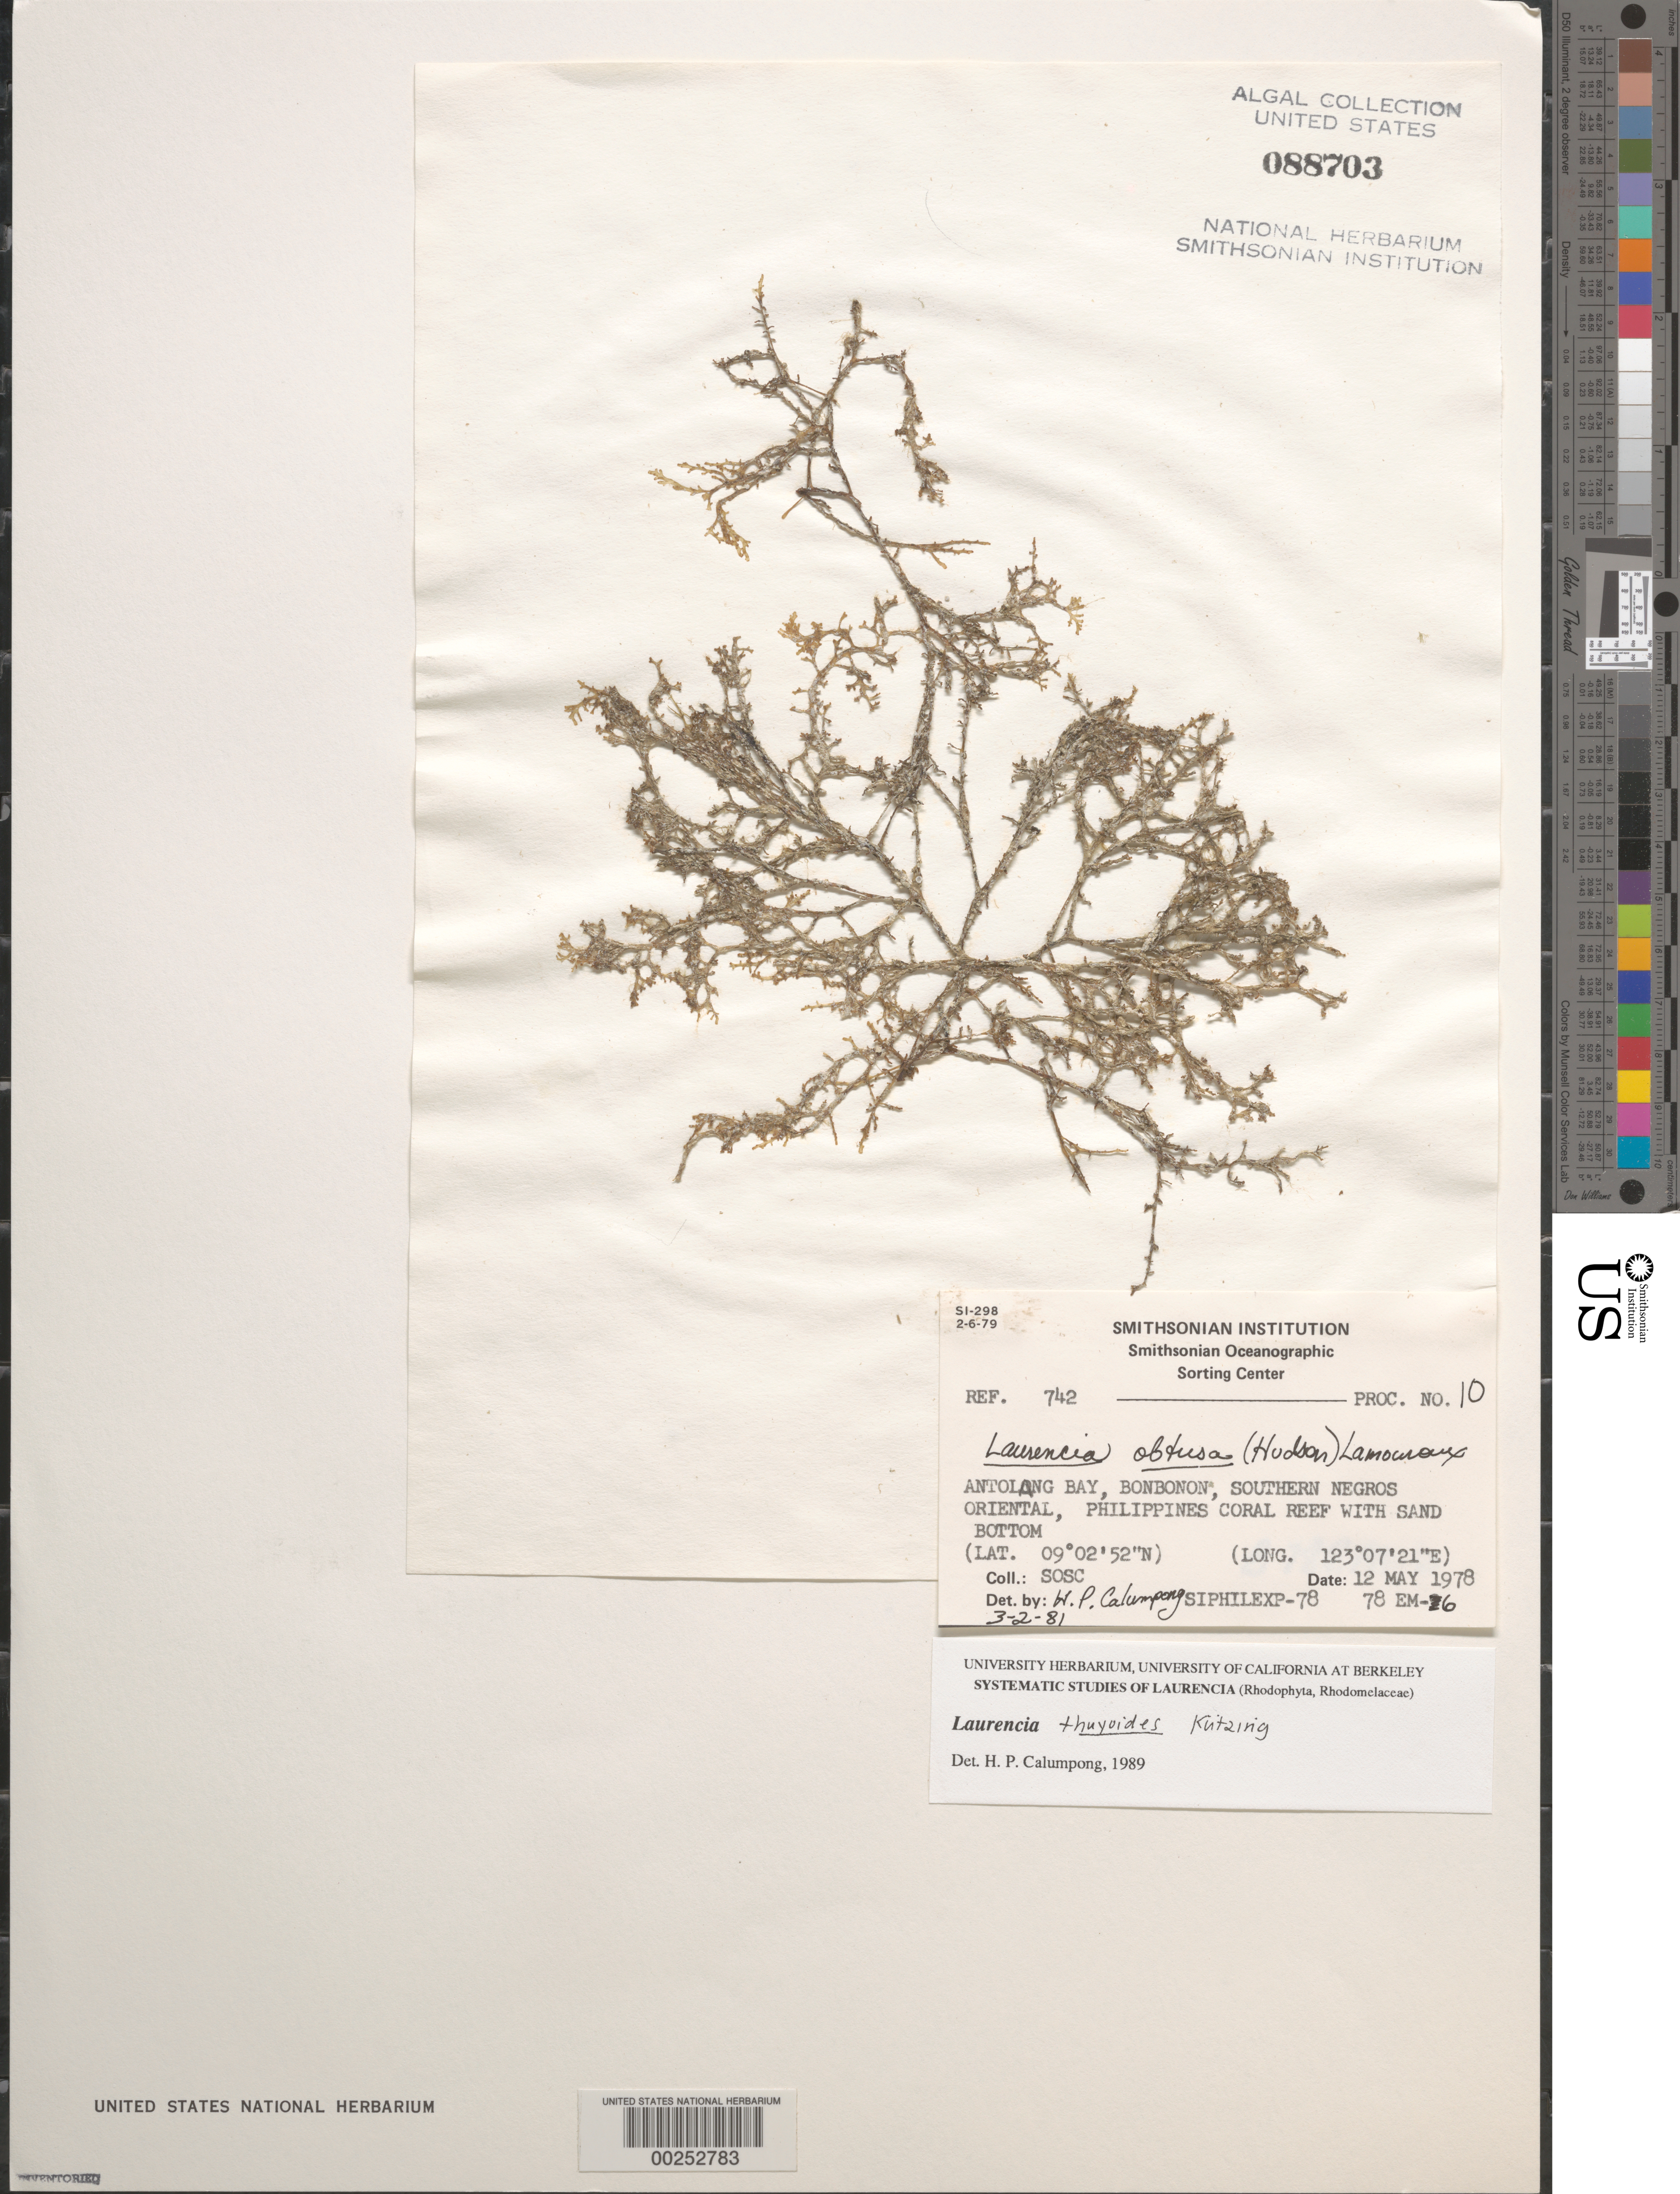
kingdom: Plantae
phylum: Rhodophyta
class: Florideophyceae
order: Ceramiales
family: Rhodomelaceae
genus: Palisada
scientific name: Palisada thuyoides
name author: (Kützing) Cassano et al.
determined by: Algae name updating Project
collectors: SOSC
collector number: Station 78 Em-6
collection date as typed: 12 May 1978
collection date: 1978-05-12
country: Philippines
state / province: Central Visayas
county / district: Negros Oriental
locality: Antolong bay, bonbonon, negros oriental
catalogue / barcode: US 88703